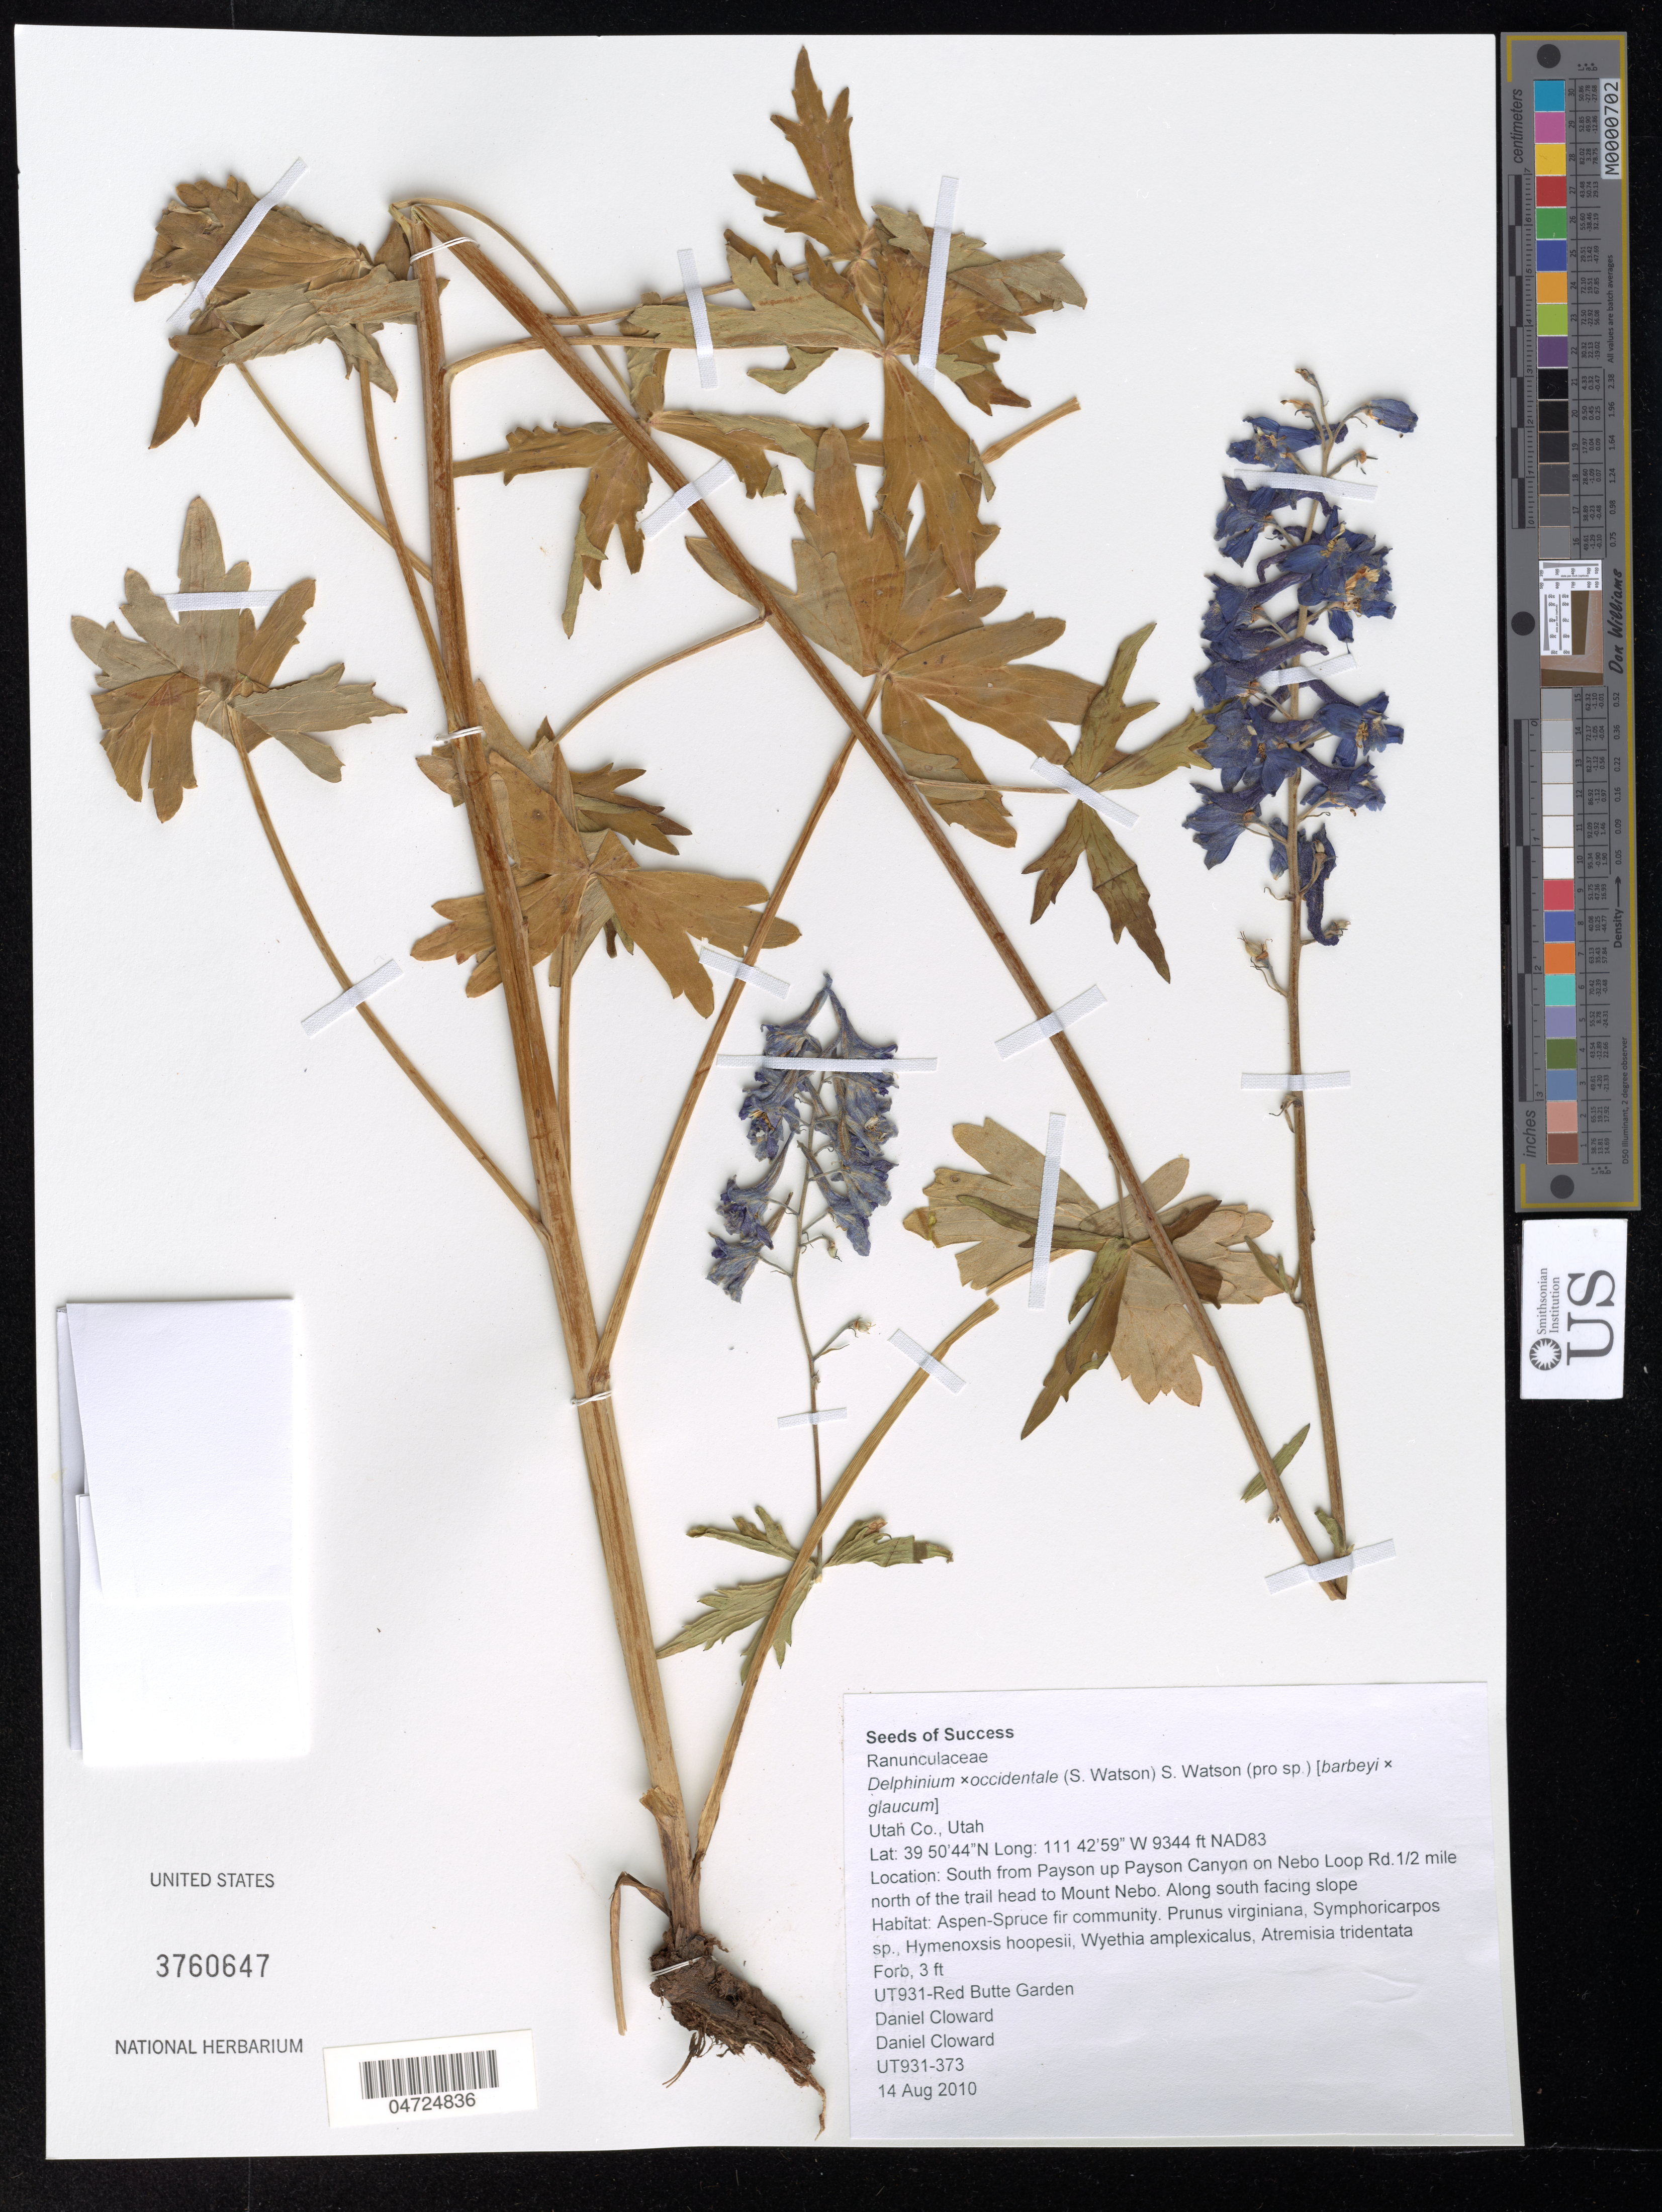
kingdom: Plantae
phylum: Tracheophyta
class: Magnoliopsida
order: Ranunculales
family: Ranunculaceae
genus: Delphinium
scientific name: Delphinium x occidentale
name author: (S. Watson) S. Watson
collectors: D. Cloward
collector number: UT931-373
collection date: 2010-08-14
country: United States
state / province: Utah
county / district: Utah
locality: Utah Co. NAD83. South from Payson up Payson Canyon on Nebo Loop Rd. 1/2 mile north of the trail head to Mount Nebo. Along south facing slope. UT931-Red Butte Garden.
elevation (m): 2848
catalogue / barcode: US 3760647